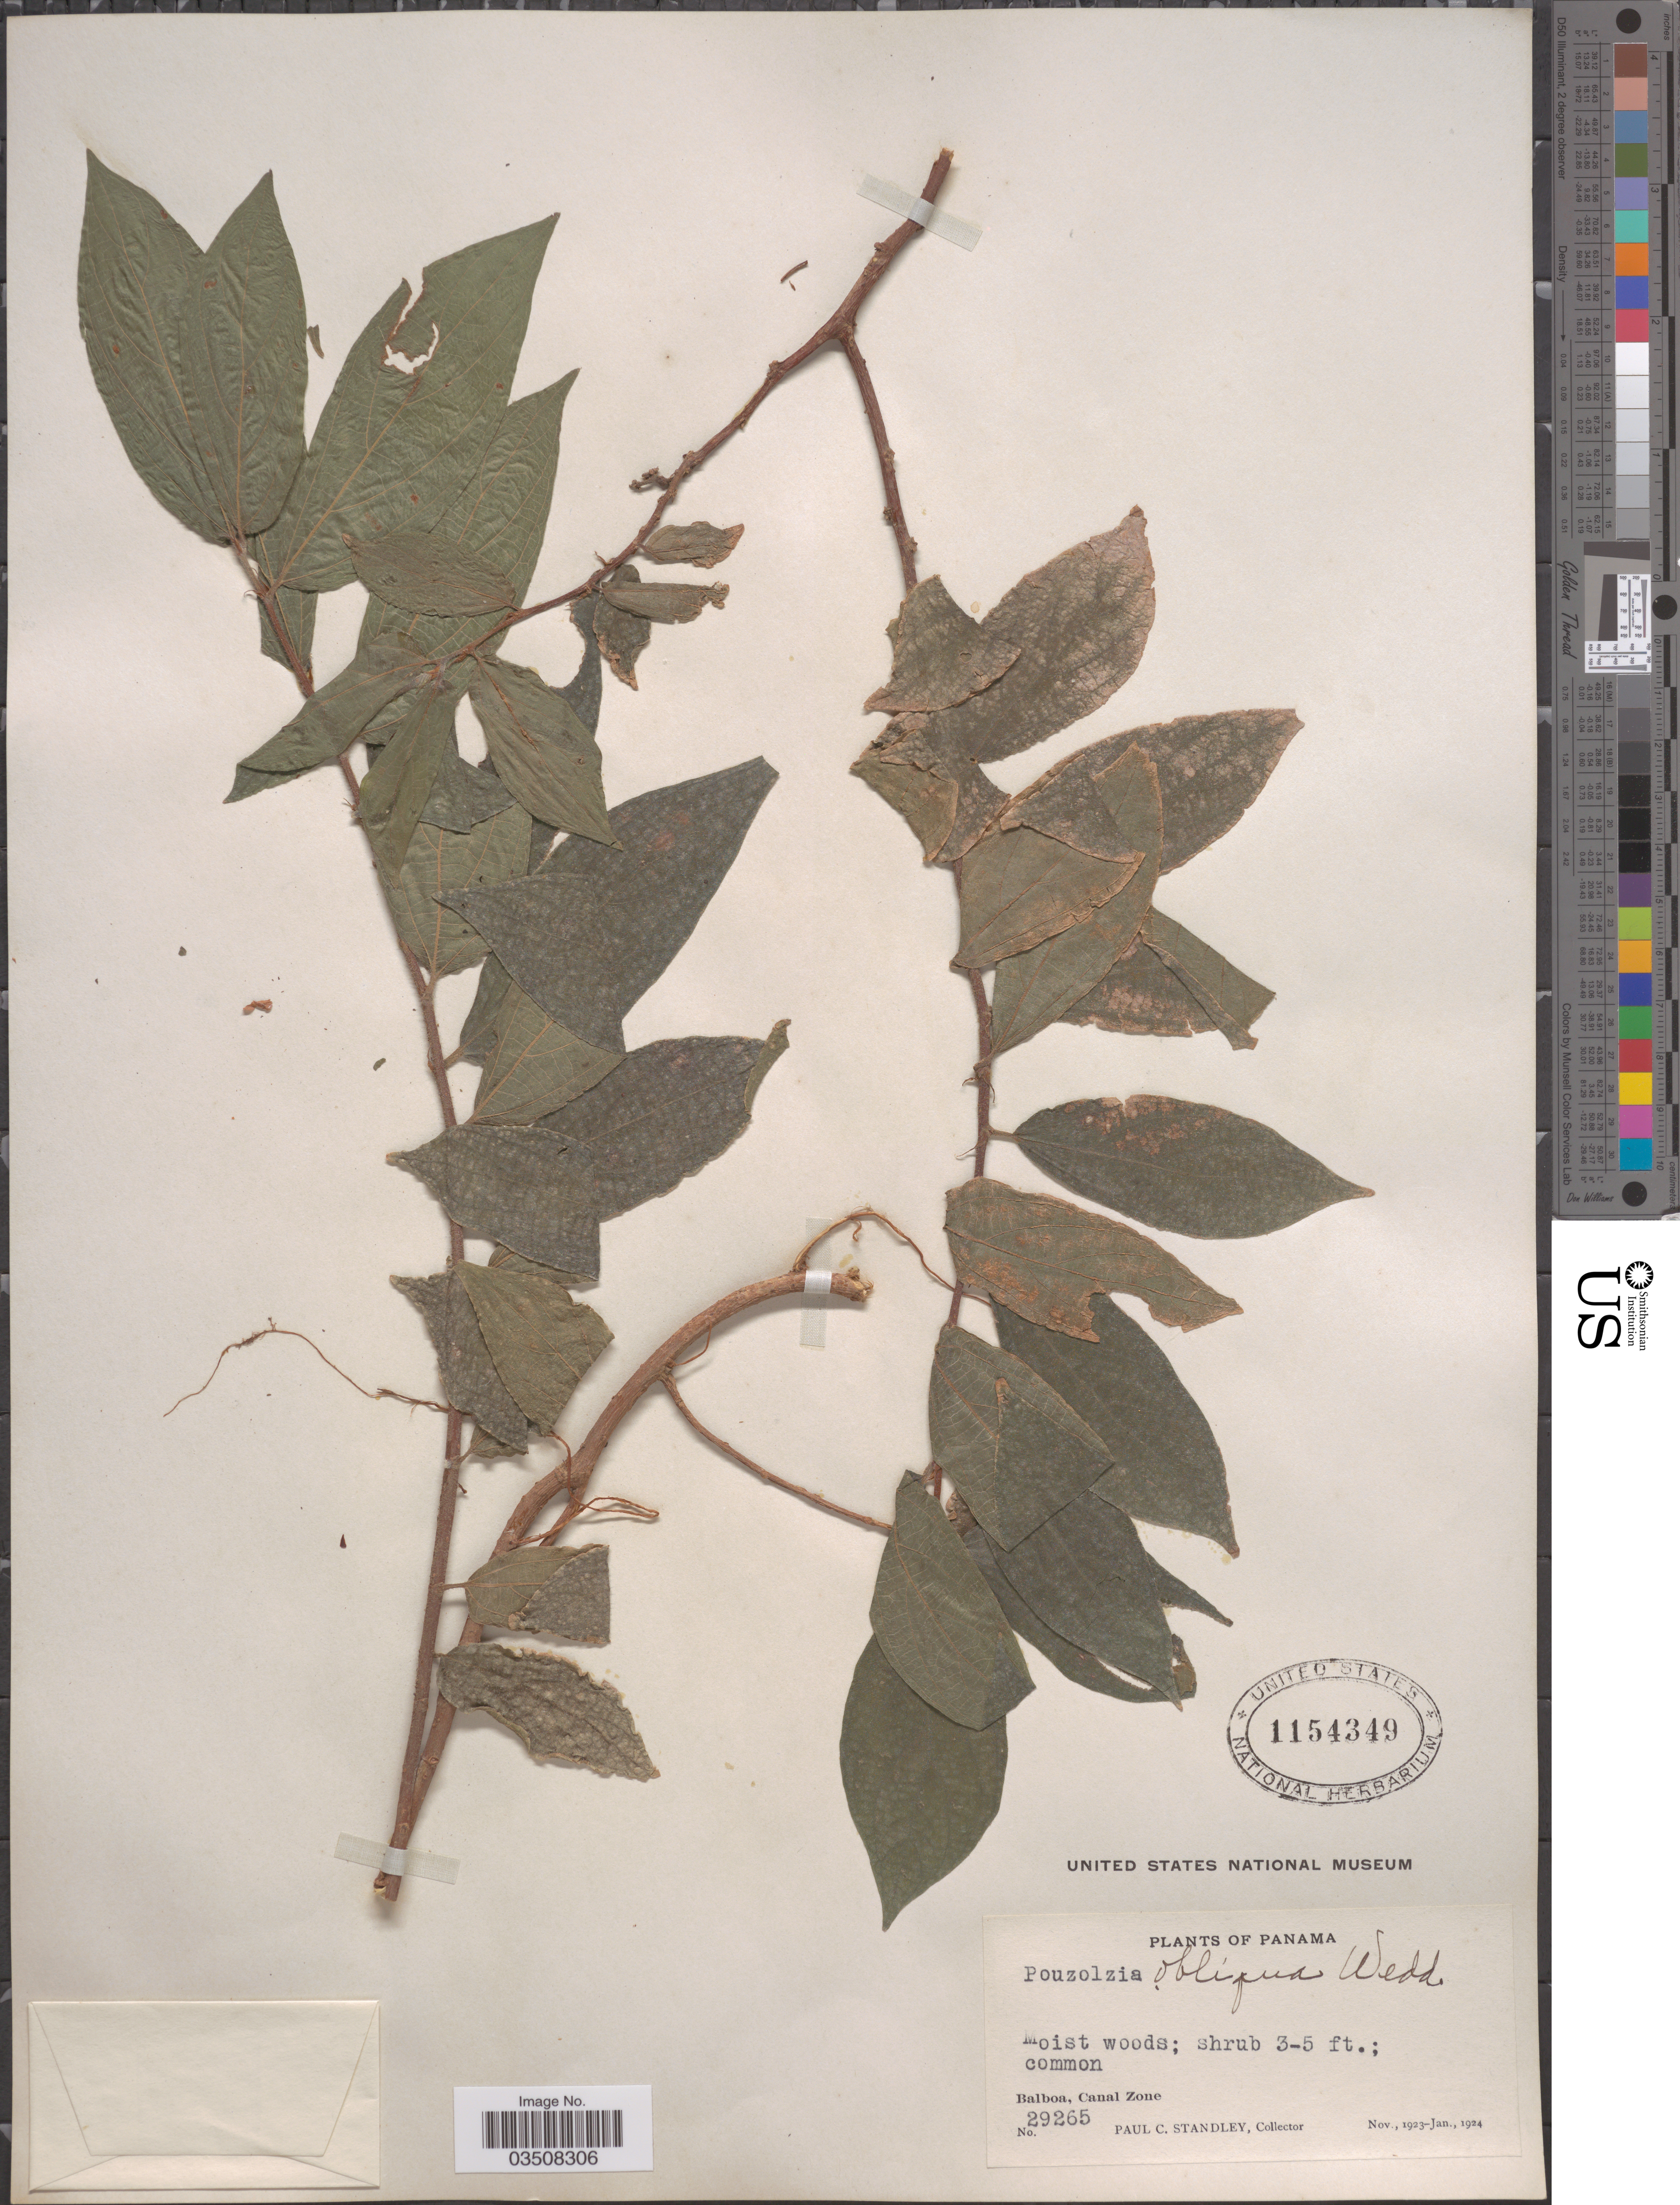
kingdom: Plantae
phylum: Tracheophyta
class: Magnoliopsida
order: Rosales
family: Urticaceae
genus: Pouzolzia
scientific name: Pouzolzia obliqua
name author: (Poepp.) Gaudich.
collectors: P. C. Standley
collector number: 29265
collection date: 1923-11/1924-01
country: Panama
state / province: Colón / Panamá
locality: Balboa, Canal Zone.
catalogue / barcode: US 1154349